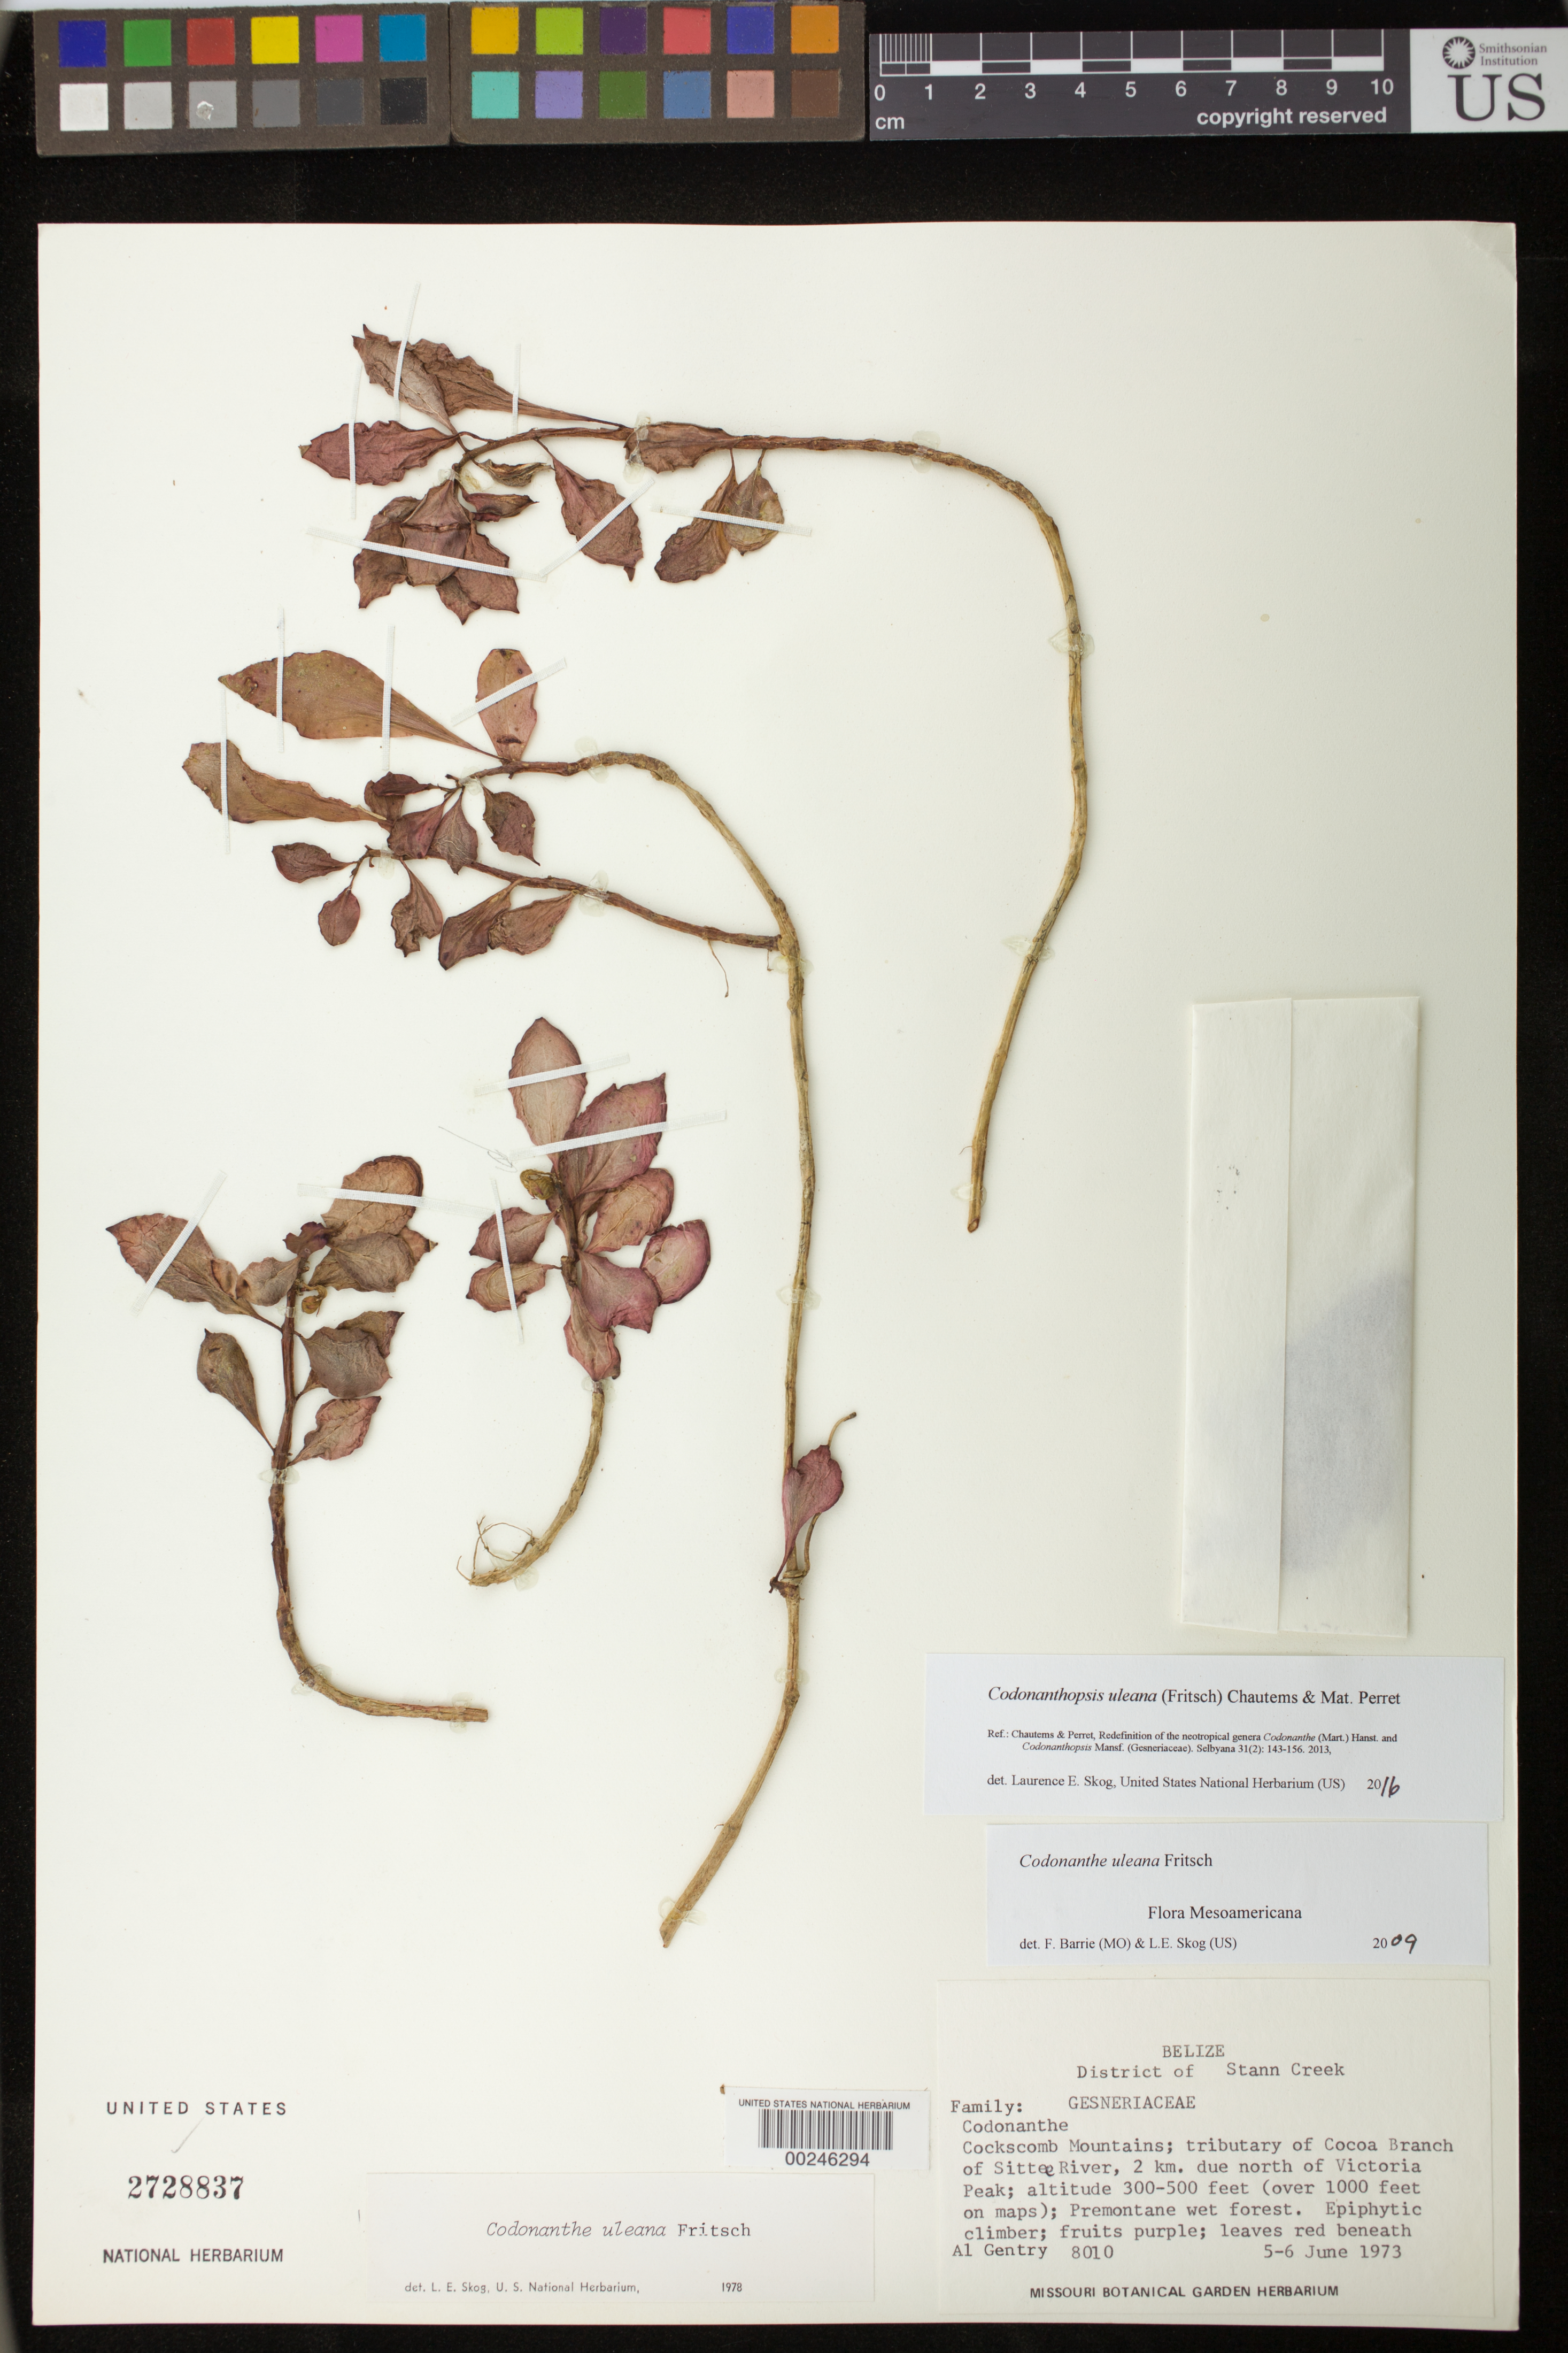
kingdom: Plantae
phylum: Tracheophyta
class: Magnoliopsida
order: Lamiales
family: Gesneriaceae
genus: Codonanthopsis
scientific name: Codonanthopsis uleana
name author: (Fritsch) Chautems & Mat.Perret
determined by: Skog, Laurence E.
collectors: A. H. Gentry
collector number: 8010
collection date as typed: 5-6 Jun 1973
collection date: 1973-06-05/1973-06-06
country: Belize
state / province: Stann Creek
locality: Cockscomb Mountains, tributary of Cocoa branch of Sittee River, 2 km due N of Victoria Peak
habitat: Premontane wet forest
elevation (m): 91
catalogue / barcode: US 2728837